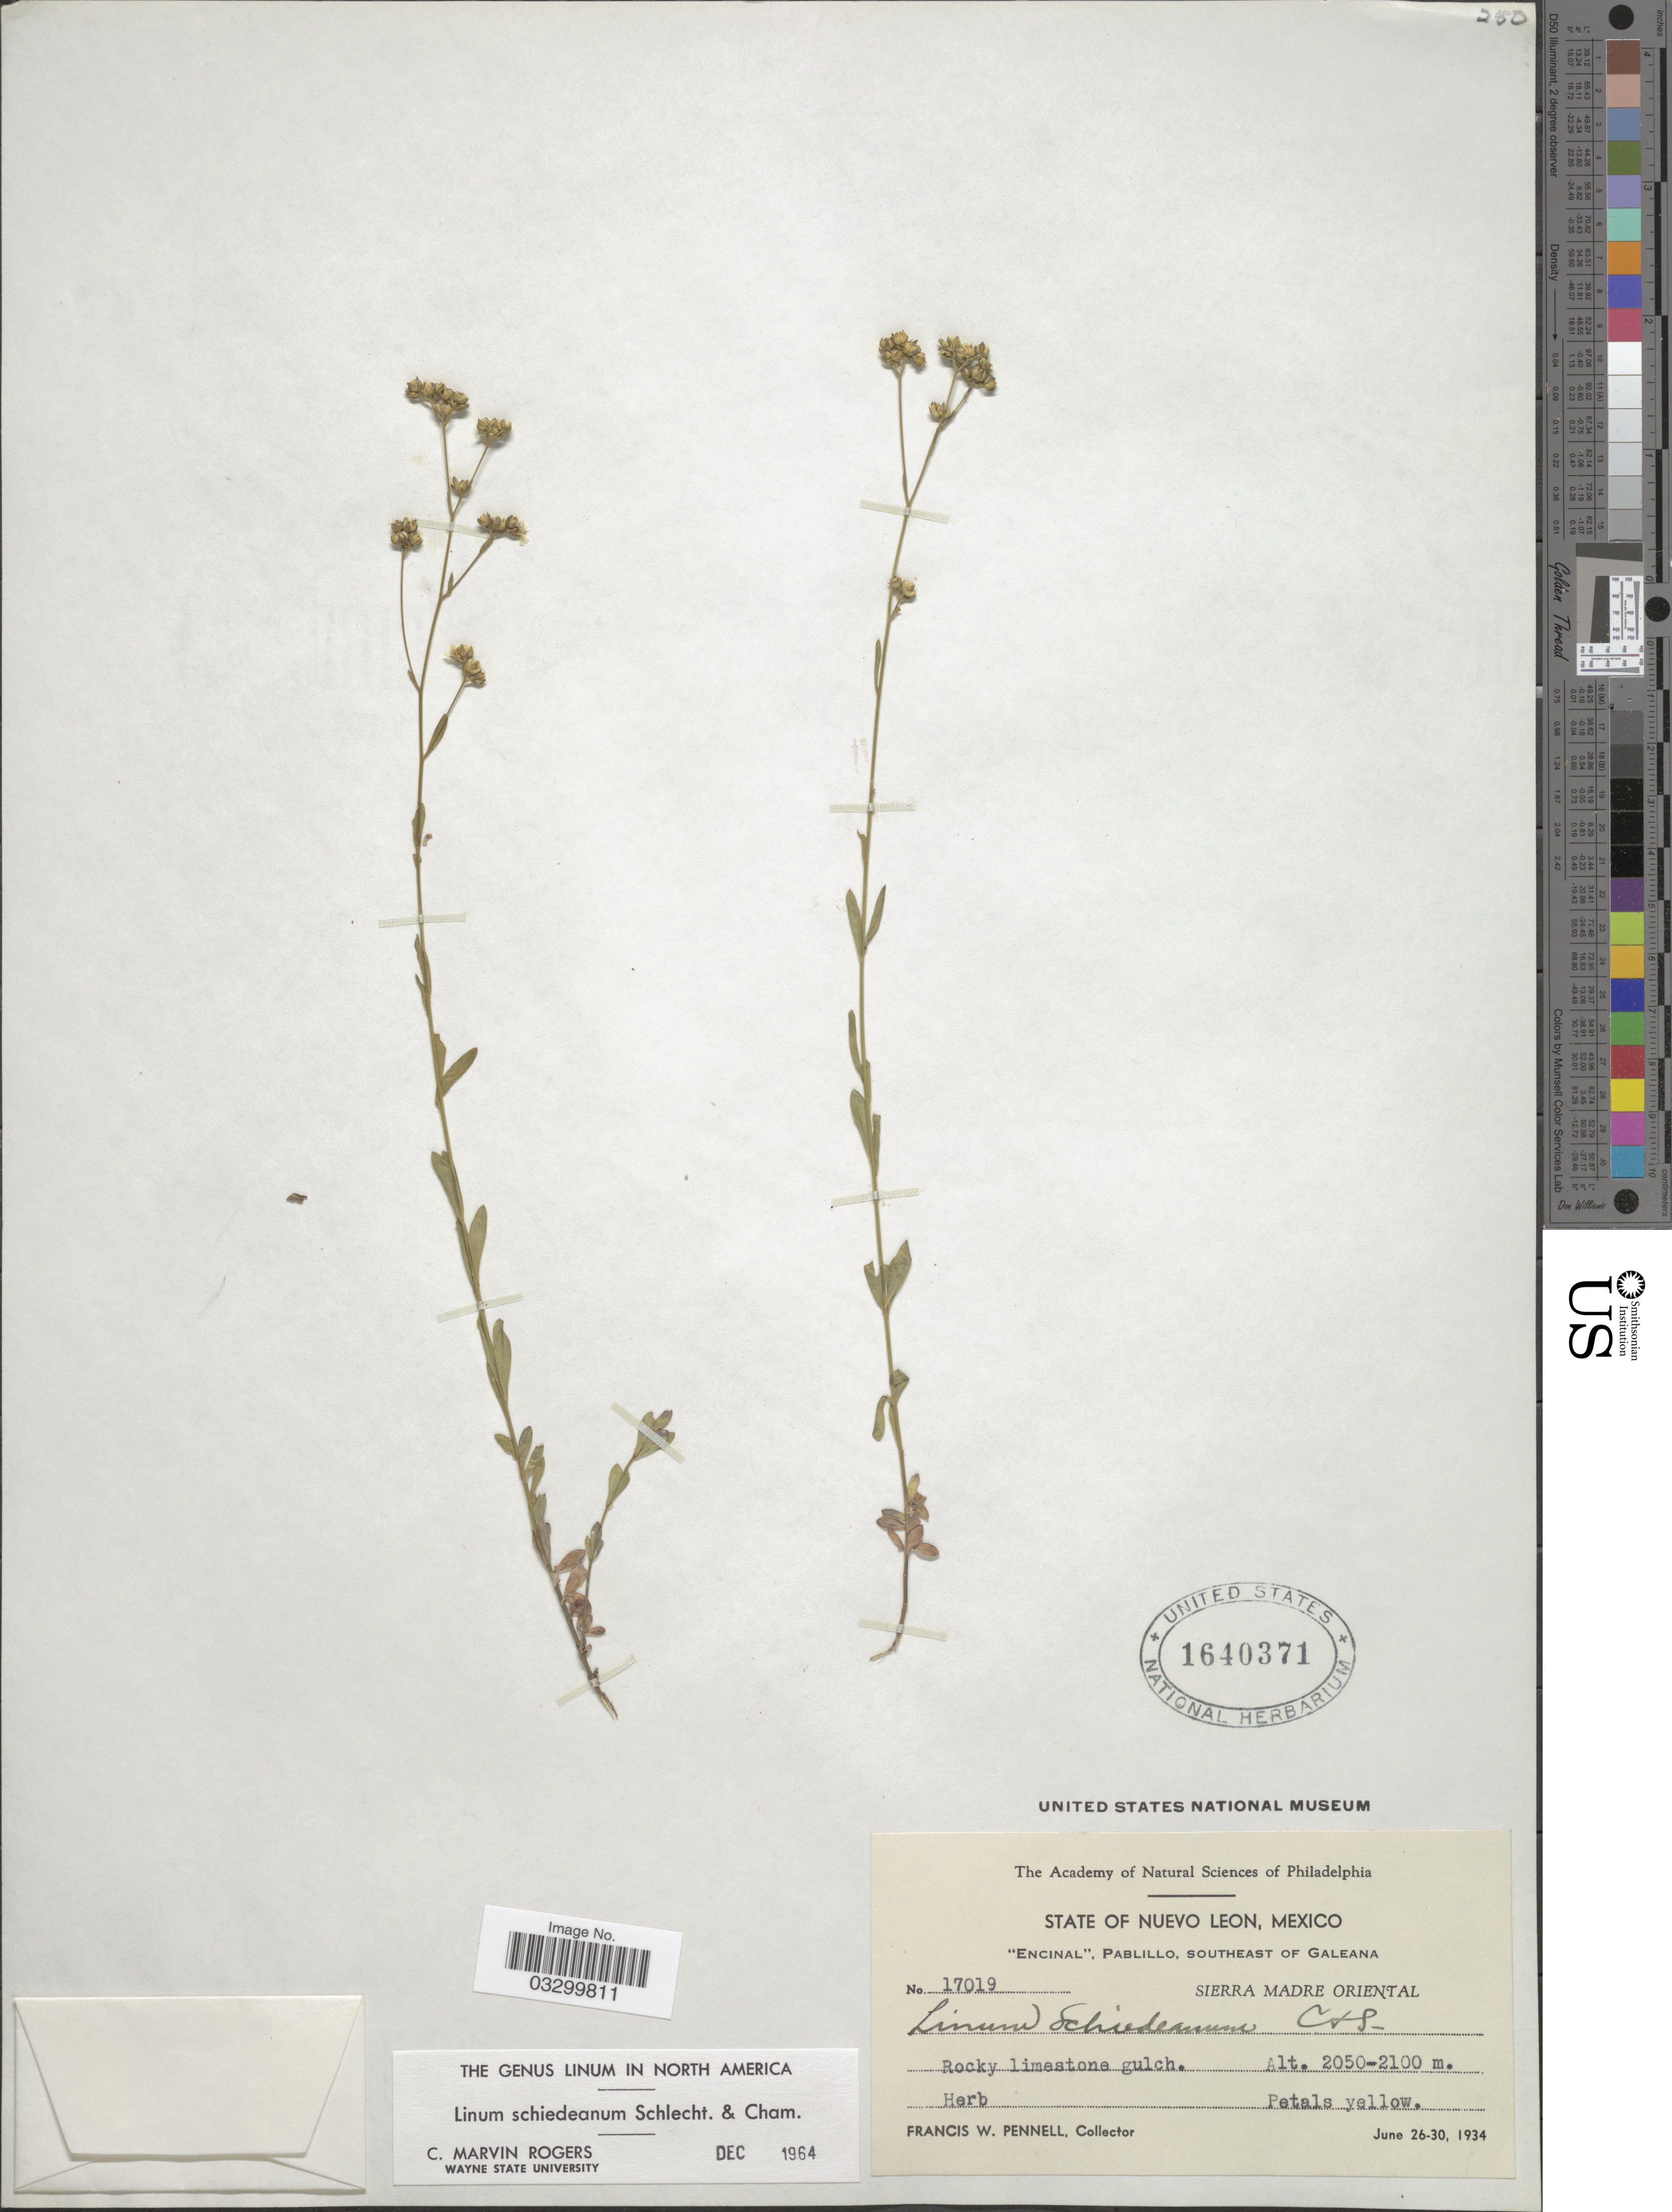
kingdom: Plantae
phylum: Tracheophyta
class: Magnoliopsida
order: Malpighiales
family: Linaceae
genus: Linum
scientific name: Linum schiedeanum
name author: Schltdl. & Cham.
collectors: F. W. Pennell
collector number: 17019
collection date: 1934-06-26/1934-06-30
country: Mexico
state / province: Nuevo León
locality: Encinal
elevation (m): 2050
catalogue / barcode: US 1640371